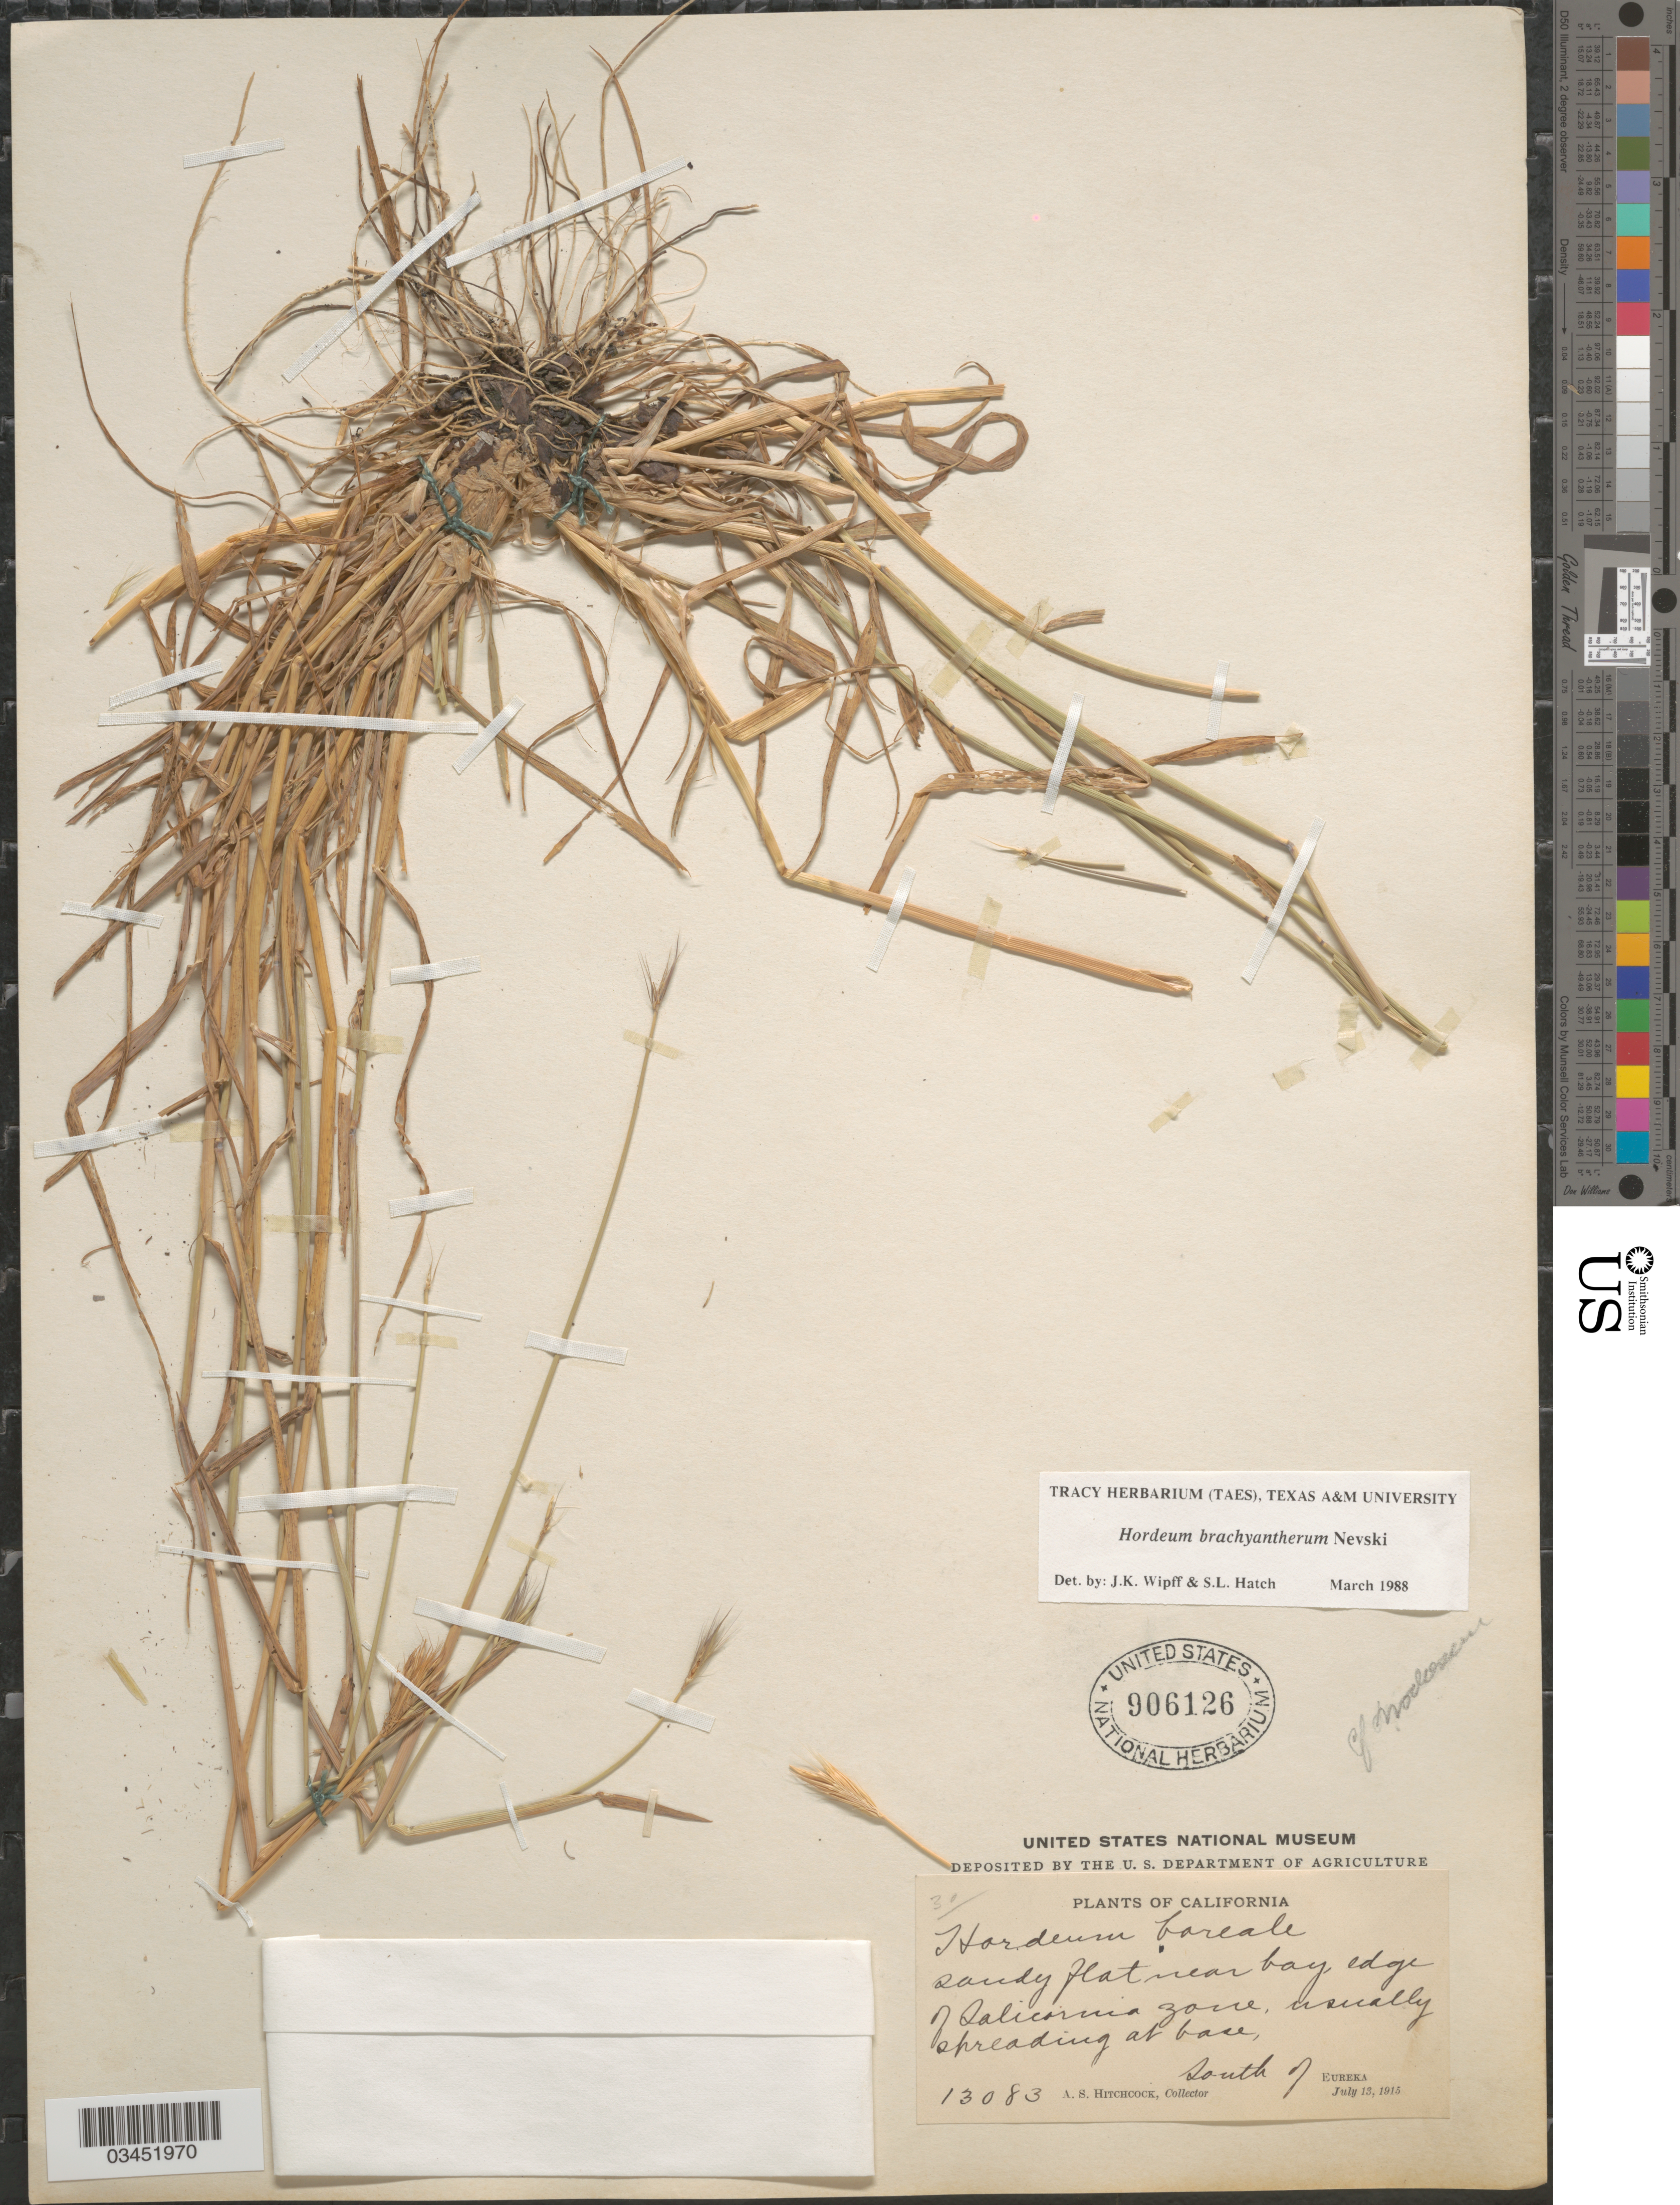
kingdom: Plantae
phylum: Tracheophyta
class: Liliopsida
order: Poales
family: Poaceae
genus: Hordeum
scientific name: Hordeum brachyantherum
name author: Nevski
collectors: A. S. Hitchcock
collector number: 13083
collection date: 1915-07-13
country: United States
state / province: California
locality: Sandy flat near bay, edge of Salicornia zone. South of Eureka.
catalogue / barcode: US 906126